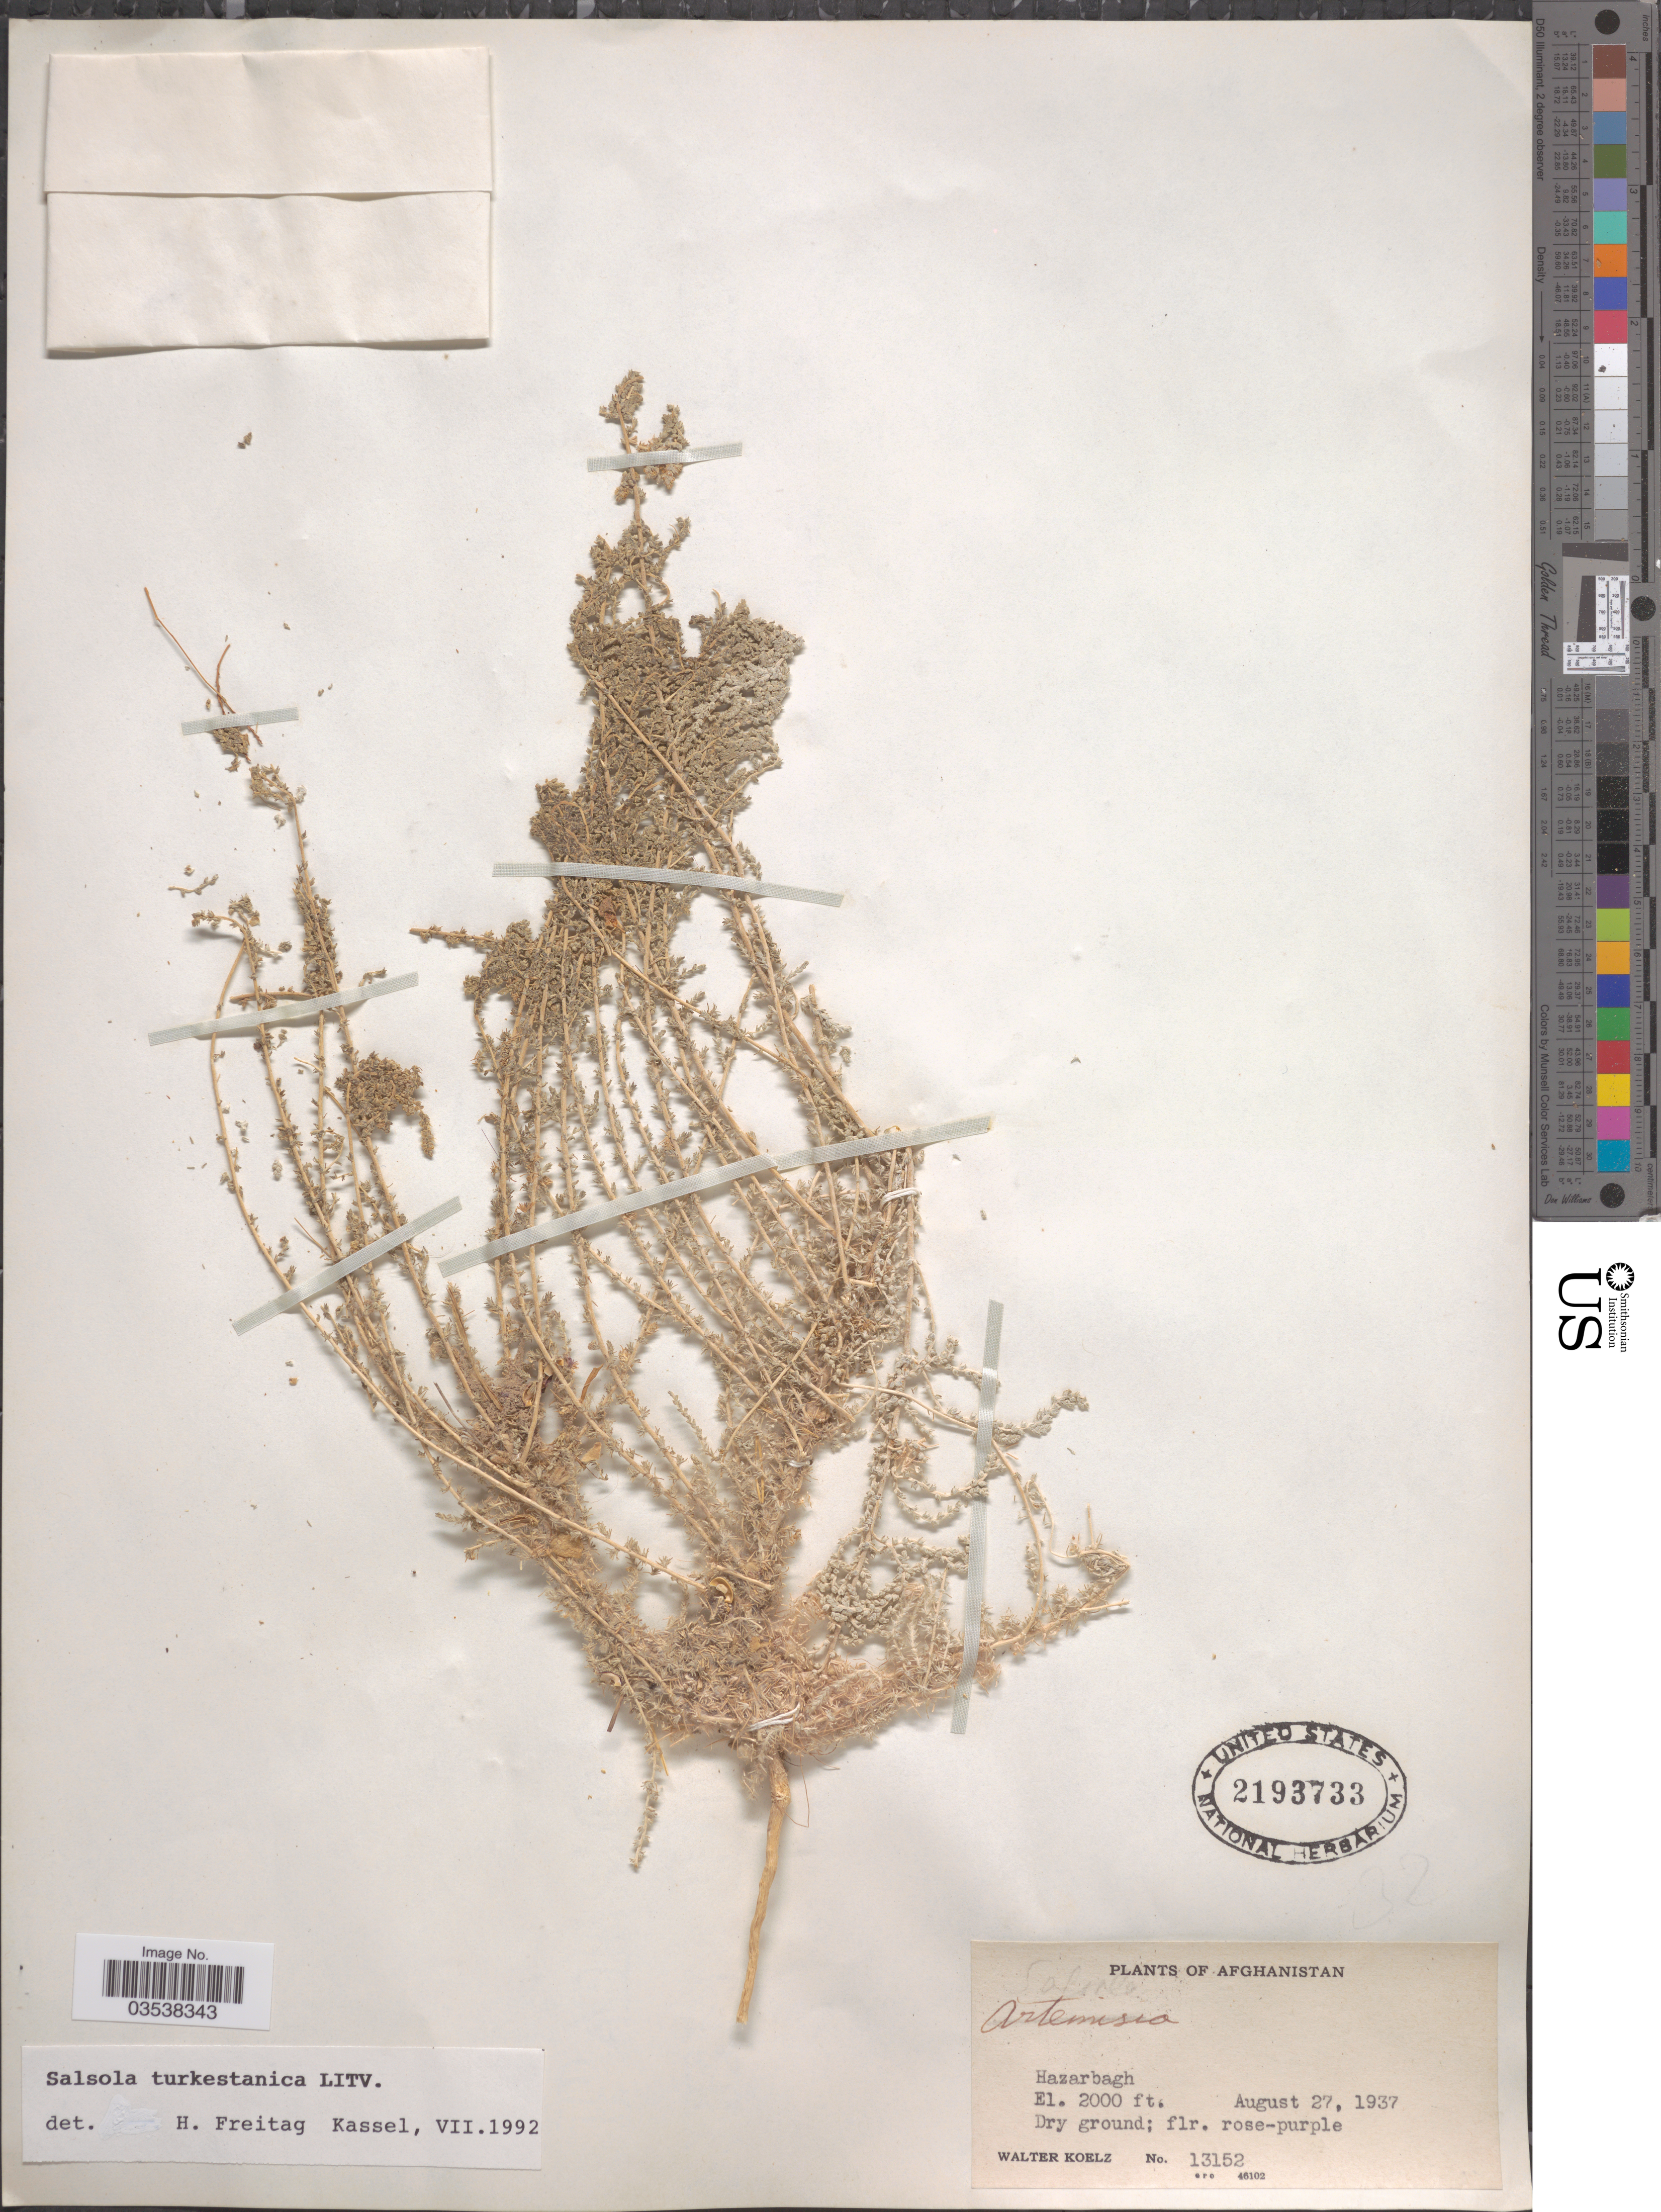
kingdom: Plantae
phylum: Tracheophyta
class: Magnoliopsida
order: Caryophyllales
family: Amaranthaceae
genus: Caroxylon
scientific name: Caroxylon turkestanicum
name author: (Litv.) Akhani & Roalson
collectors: W. N. Koelz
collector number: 13152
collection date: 1937-08-27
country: Afghanistan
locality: Hazarbagh.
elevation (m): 610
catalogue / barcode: US 2193733